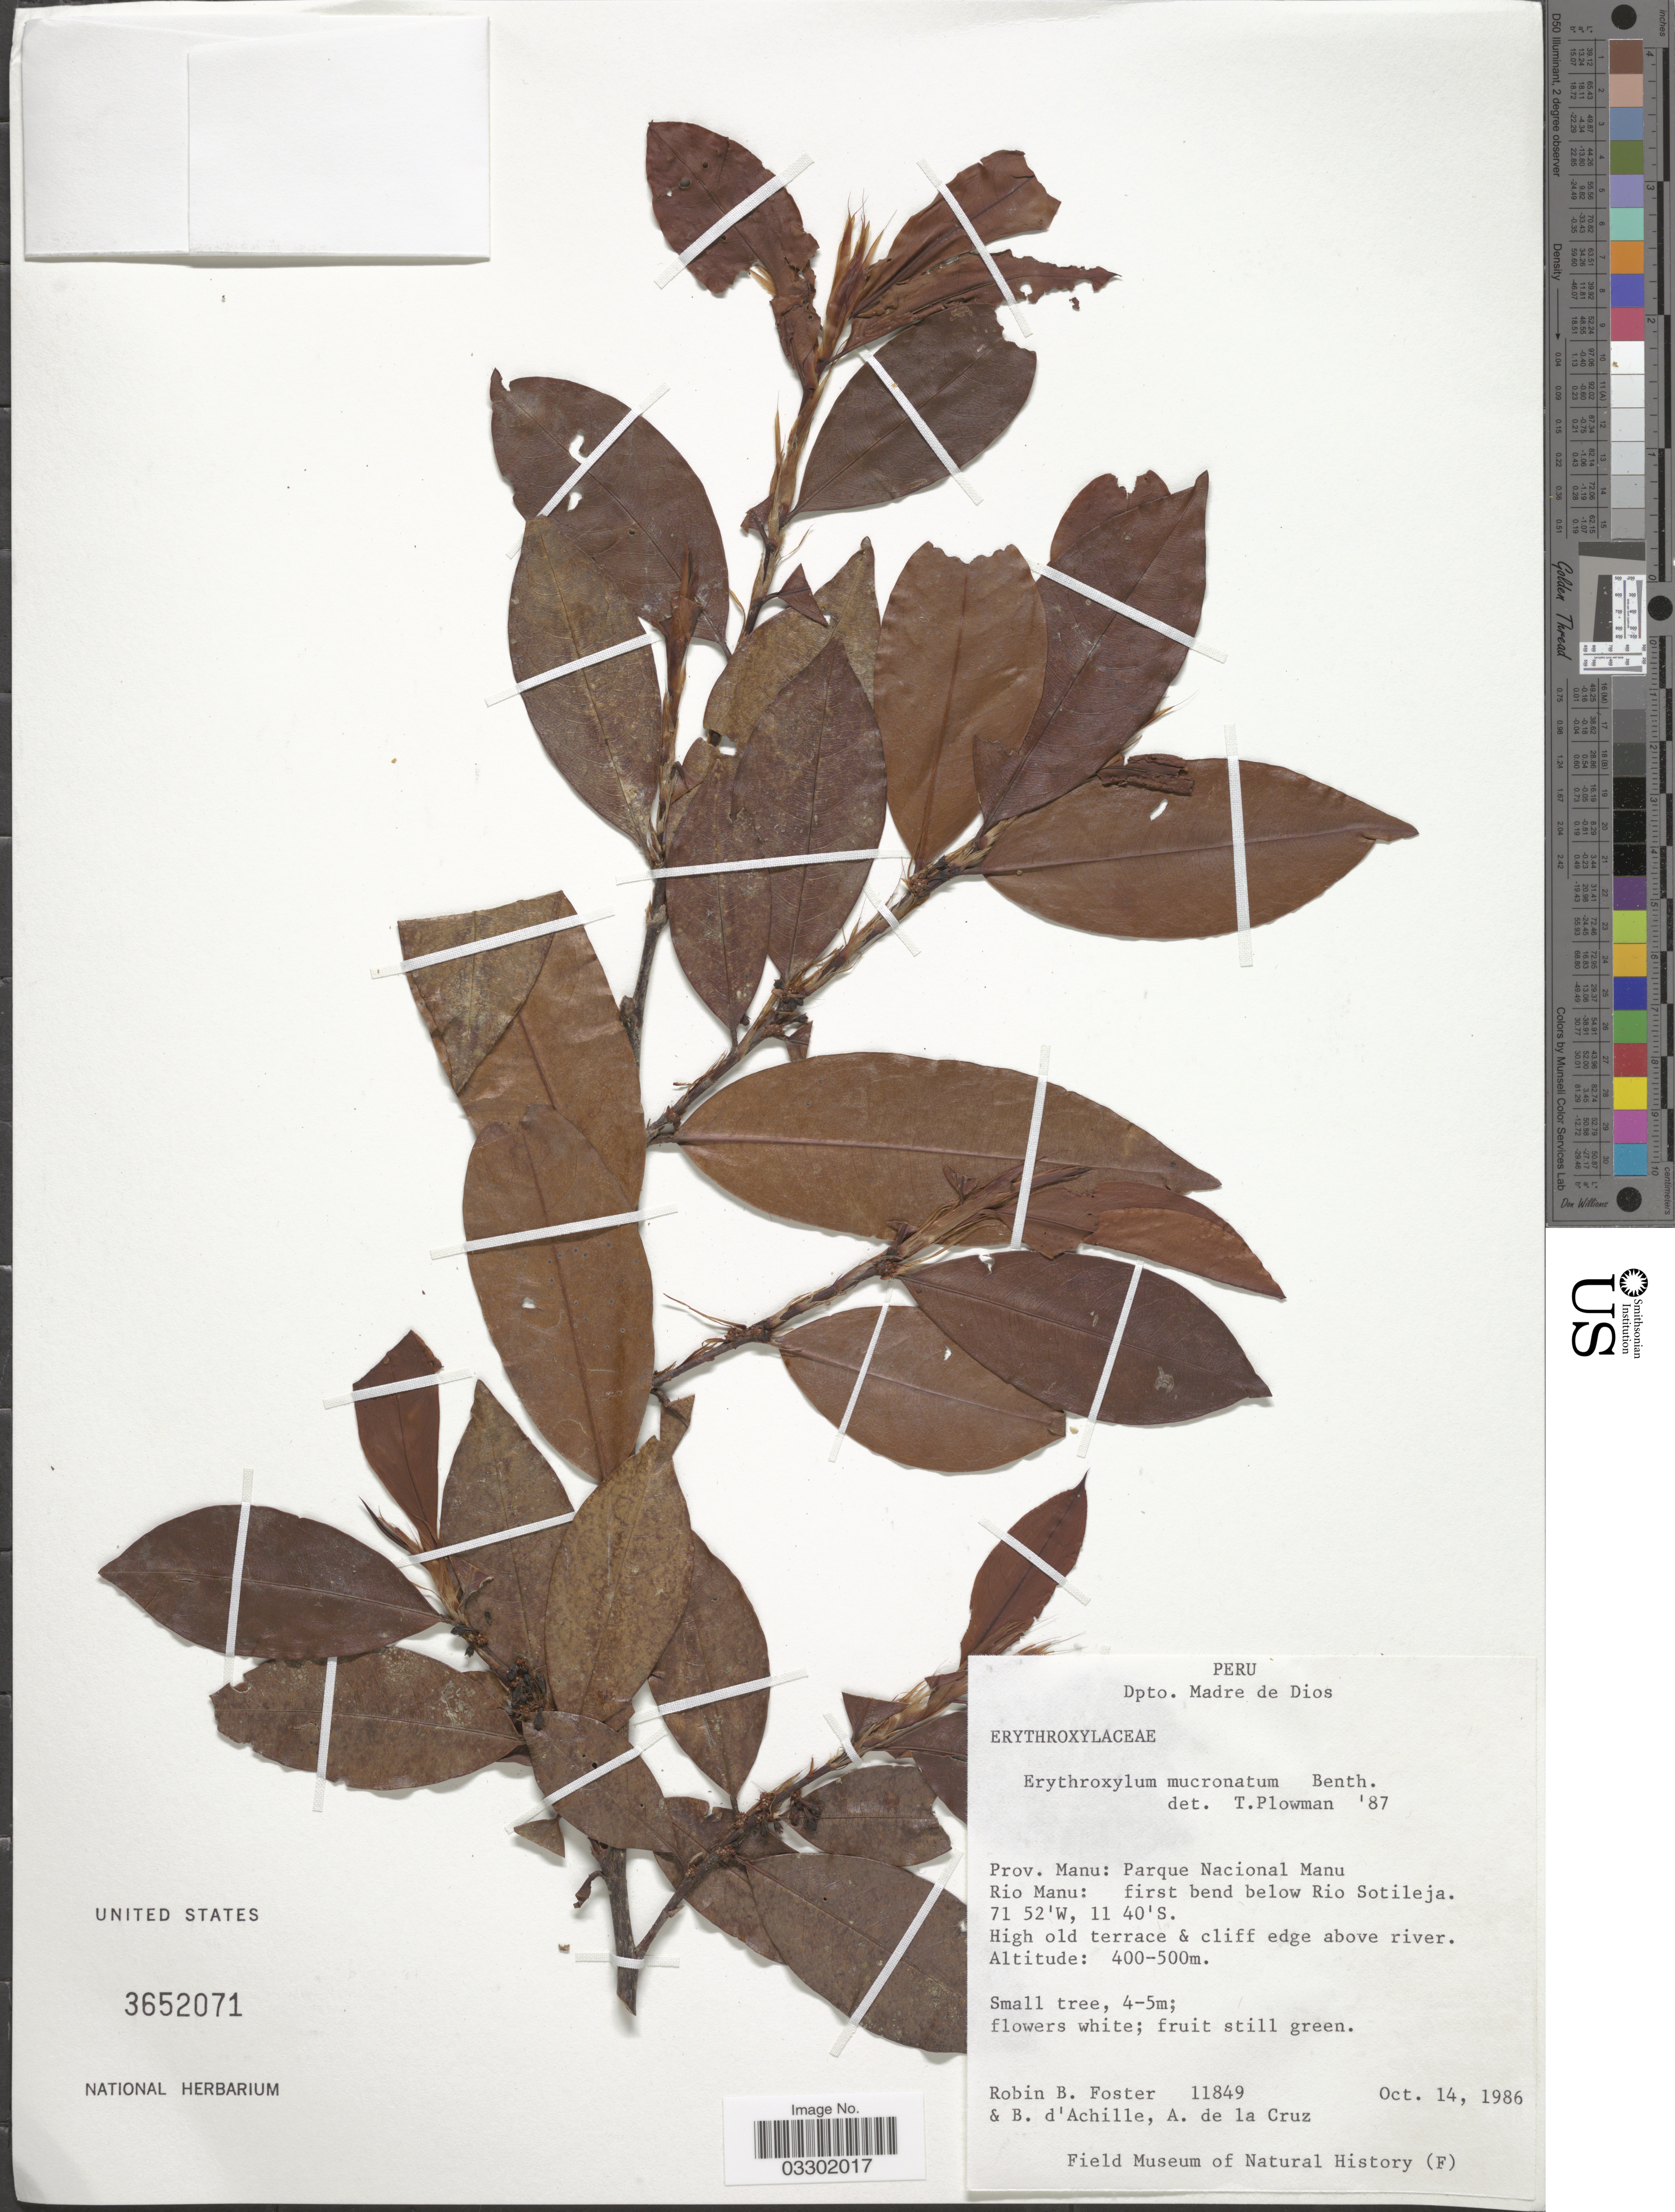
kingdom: Plantae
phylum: Tracheophyta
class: Magnoliopsida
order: Malpighiales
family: Erythroxylaceae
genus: Erythroxylum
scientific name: Erythroxylum mucronatum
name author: Benth.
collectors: R. B. Foster, B. d'Achille & A. De la Cruz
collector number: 11849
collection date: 1986-10-14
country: Peru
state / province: Madre de Dios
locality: Dpto. Madre de Dios. Prov. Manu: Parque Nacional Manu Rio Manu: first bend below Rio Sotileja. High old terrace & cliff edge above river.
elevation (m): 400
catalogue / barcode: US 3652071